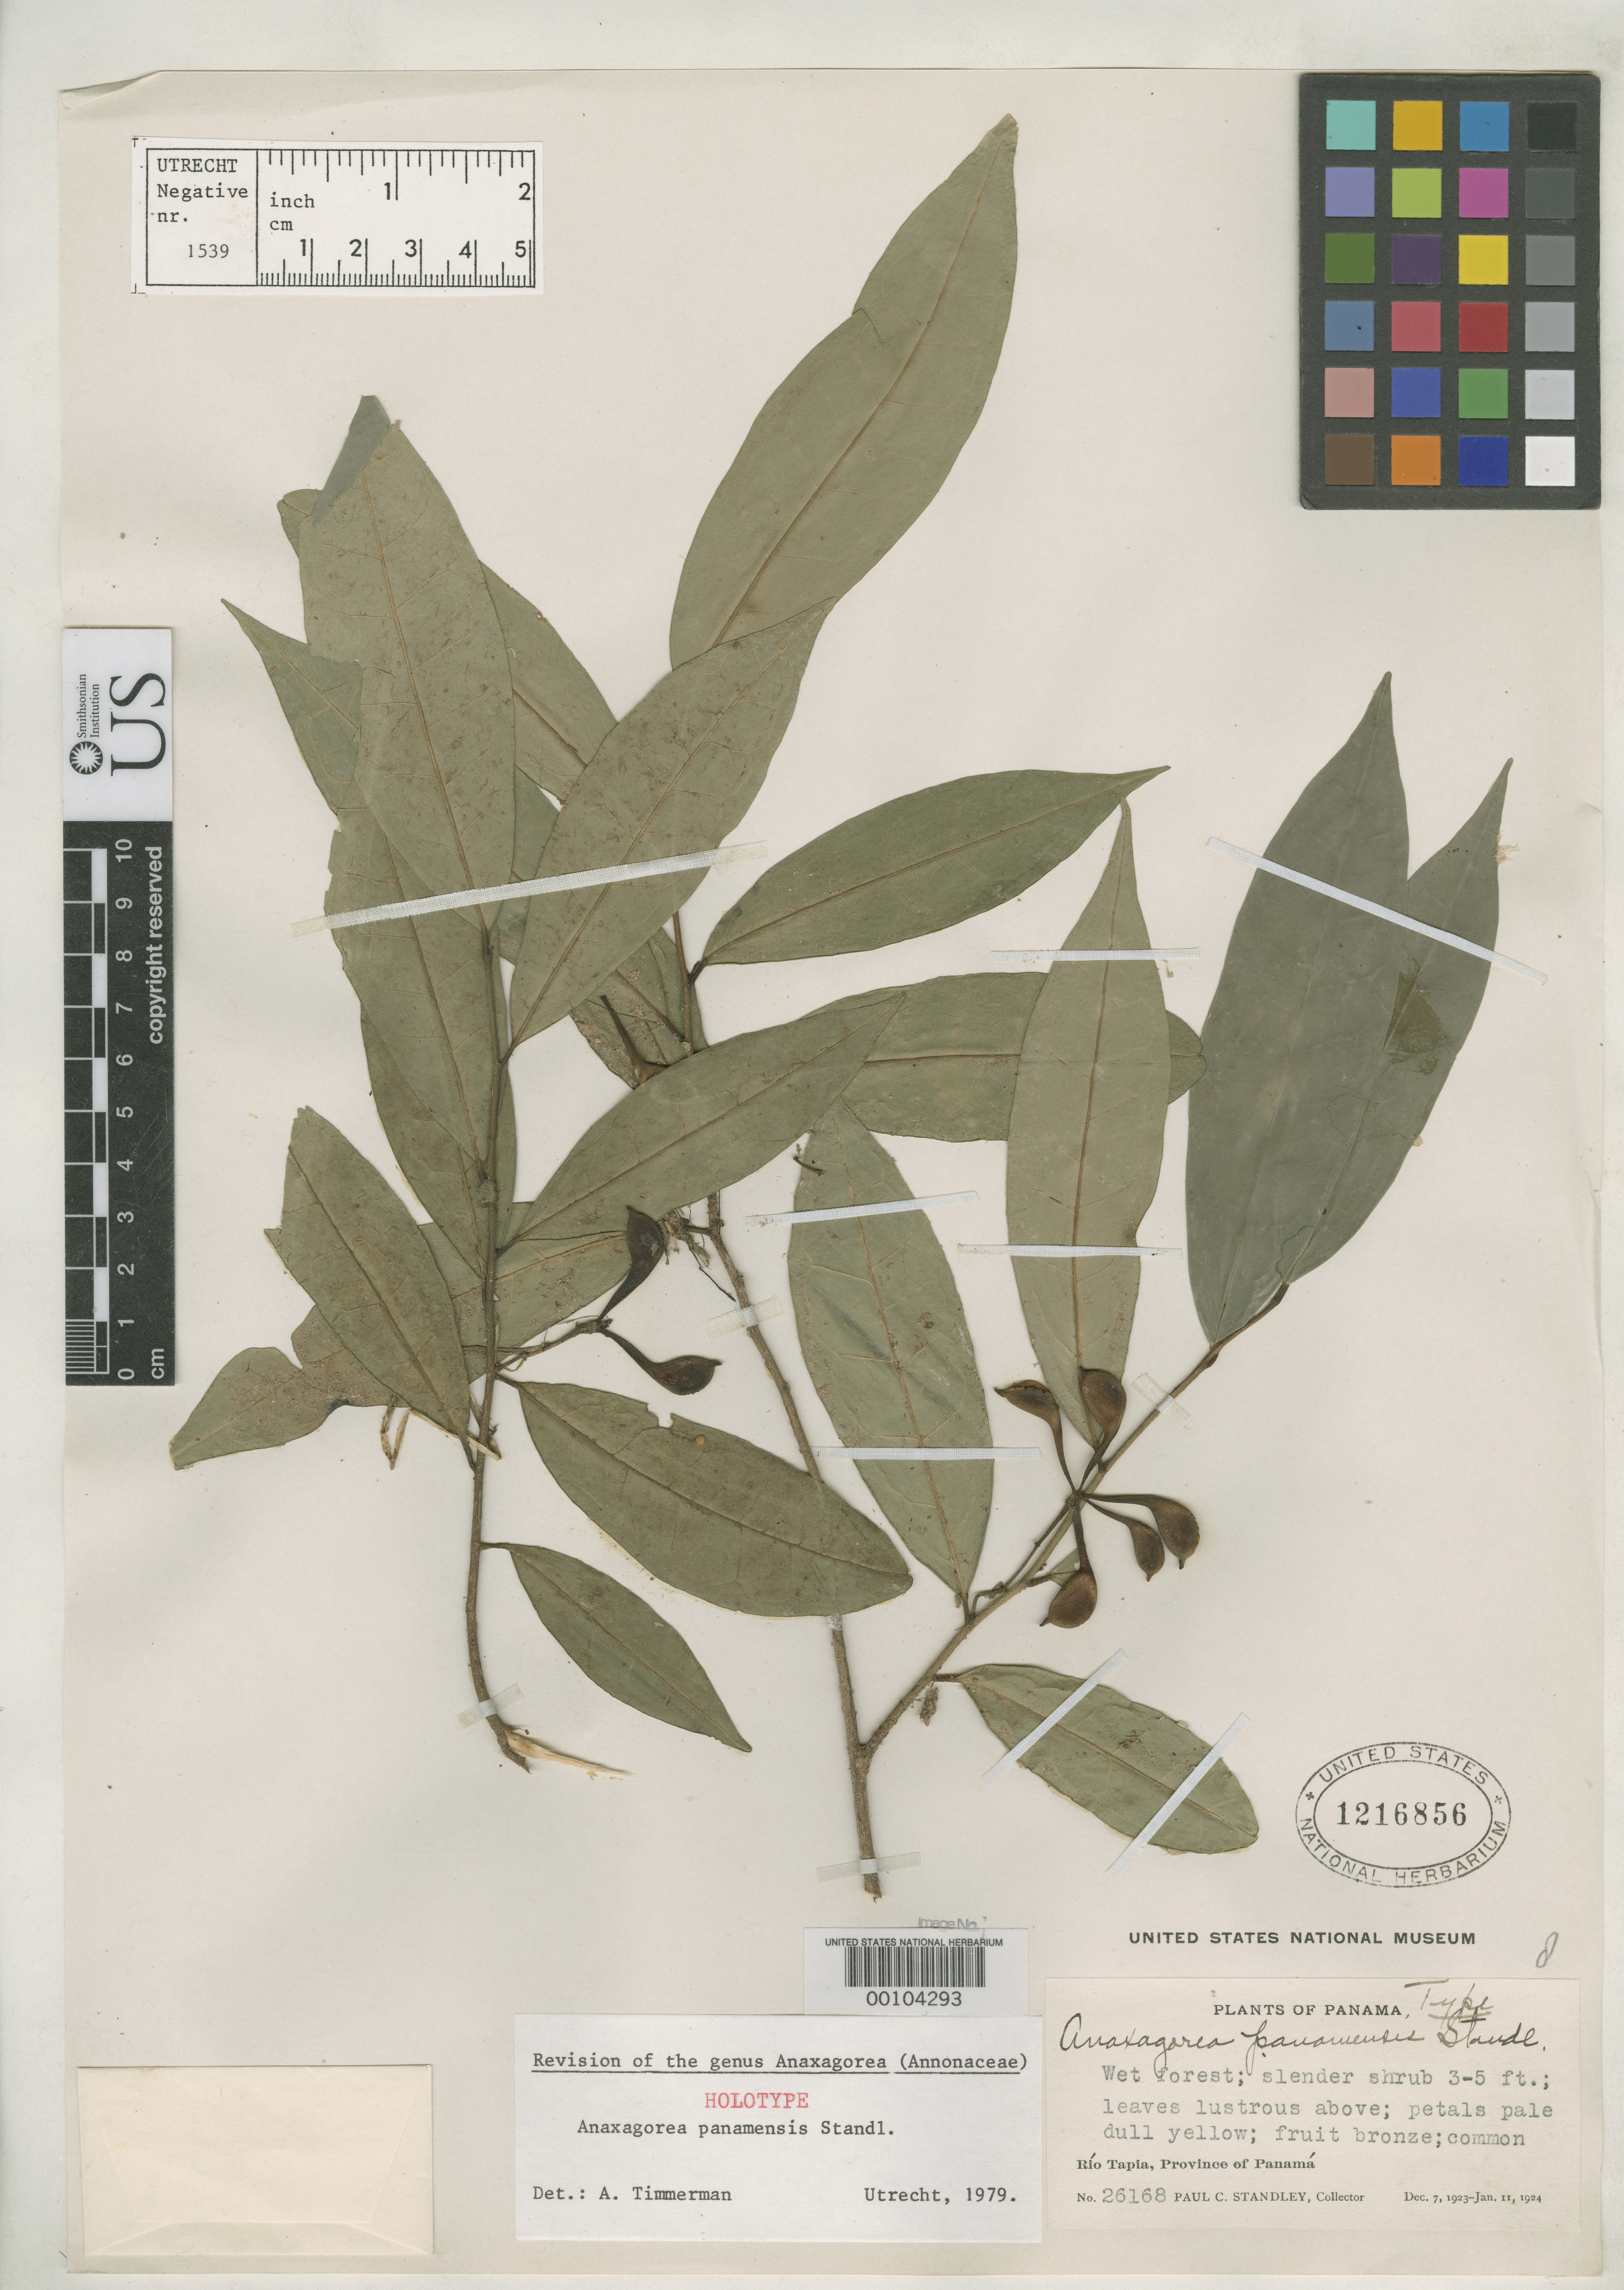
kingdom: Plantae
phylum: Tracheophyta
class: Magnoliopsida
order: Magnoliales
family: Annonaceae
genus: Anaxagorea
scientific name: Anaxagorea panamensis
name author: Standl.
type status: Holotype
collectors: P. C. Standley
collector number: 26168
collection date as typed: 07 Dec 1923 to 11 Jan 1924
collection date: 1923-12-07/1924-01-11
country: Panama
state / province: Panamá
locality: Rio Tapia.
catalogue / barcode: US 1216856